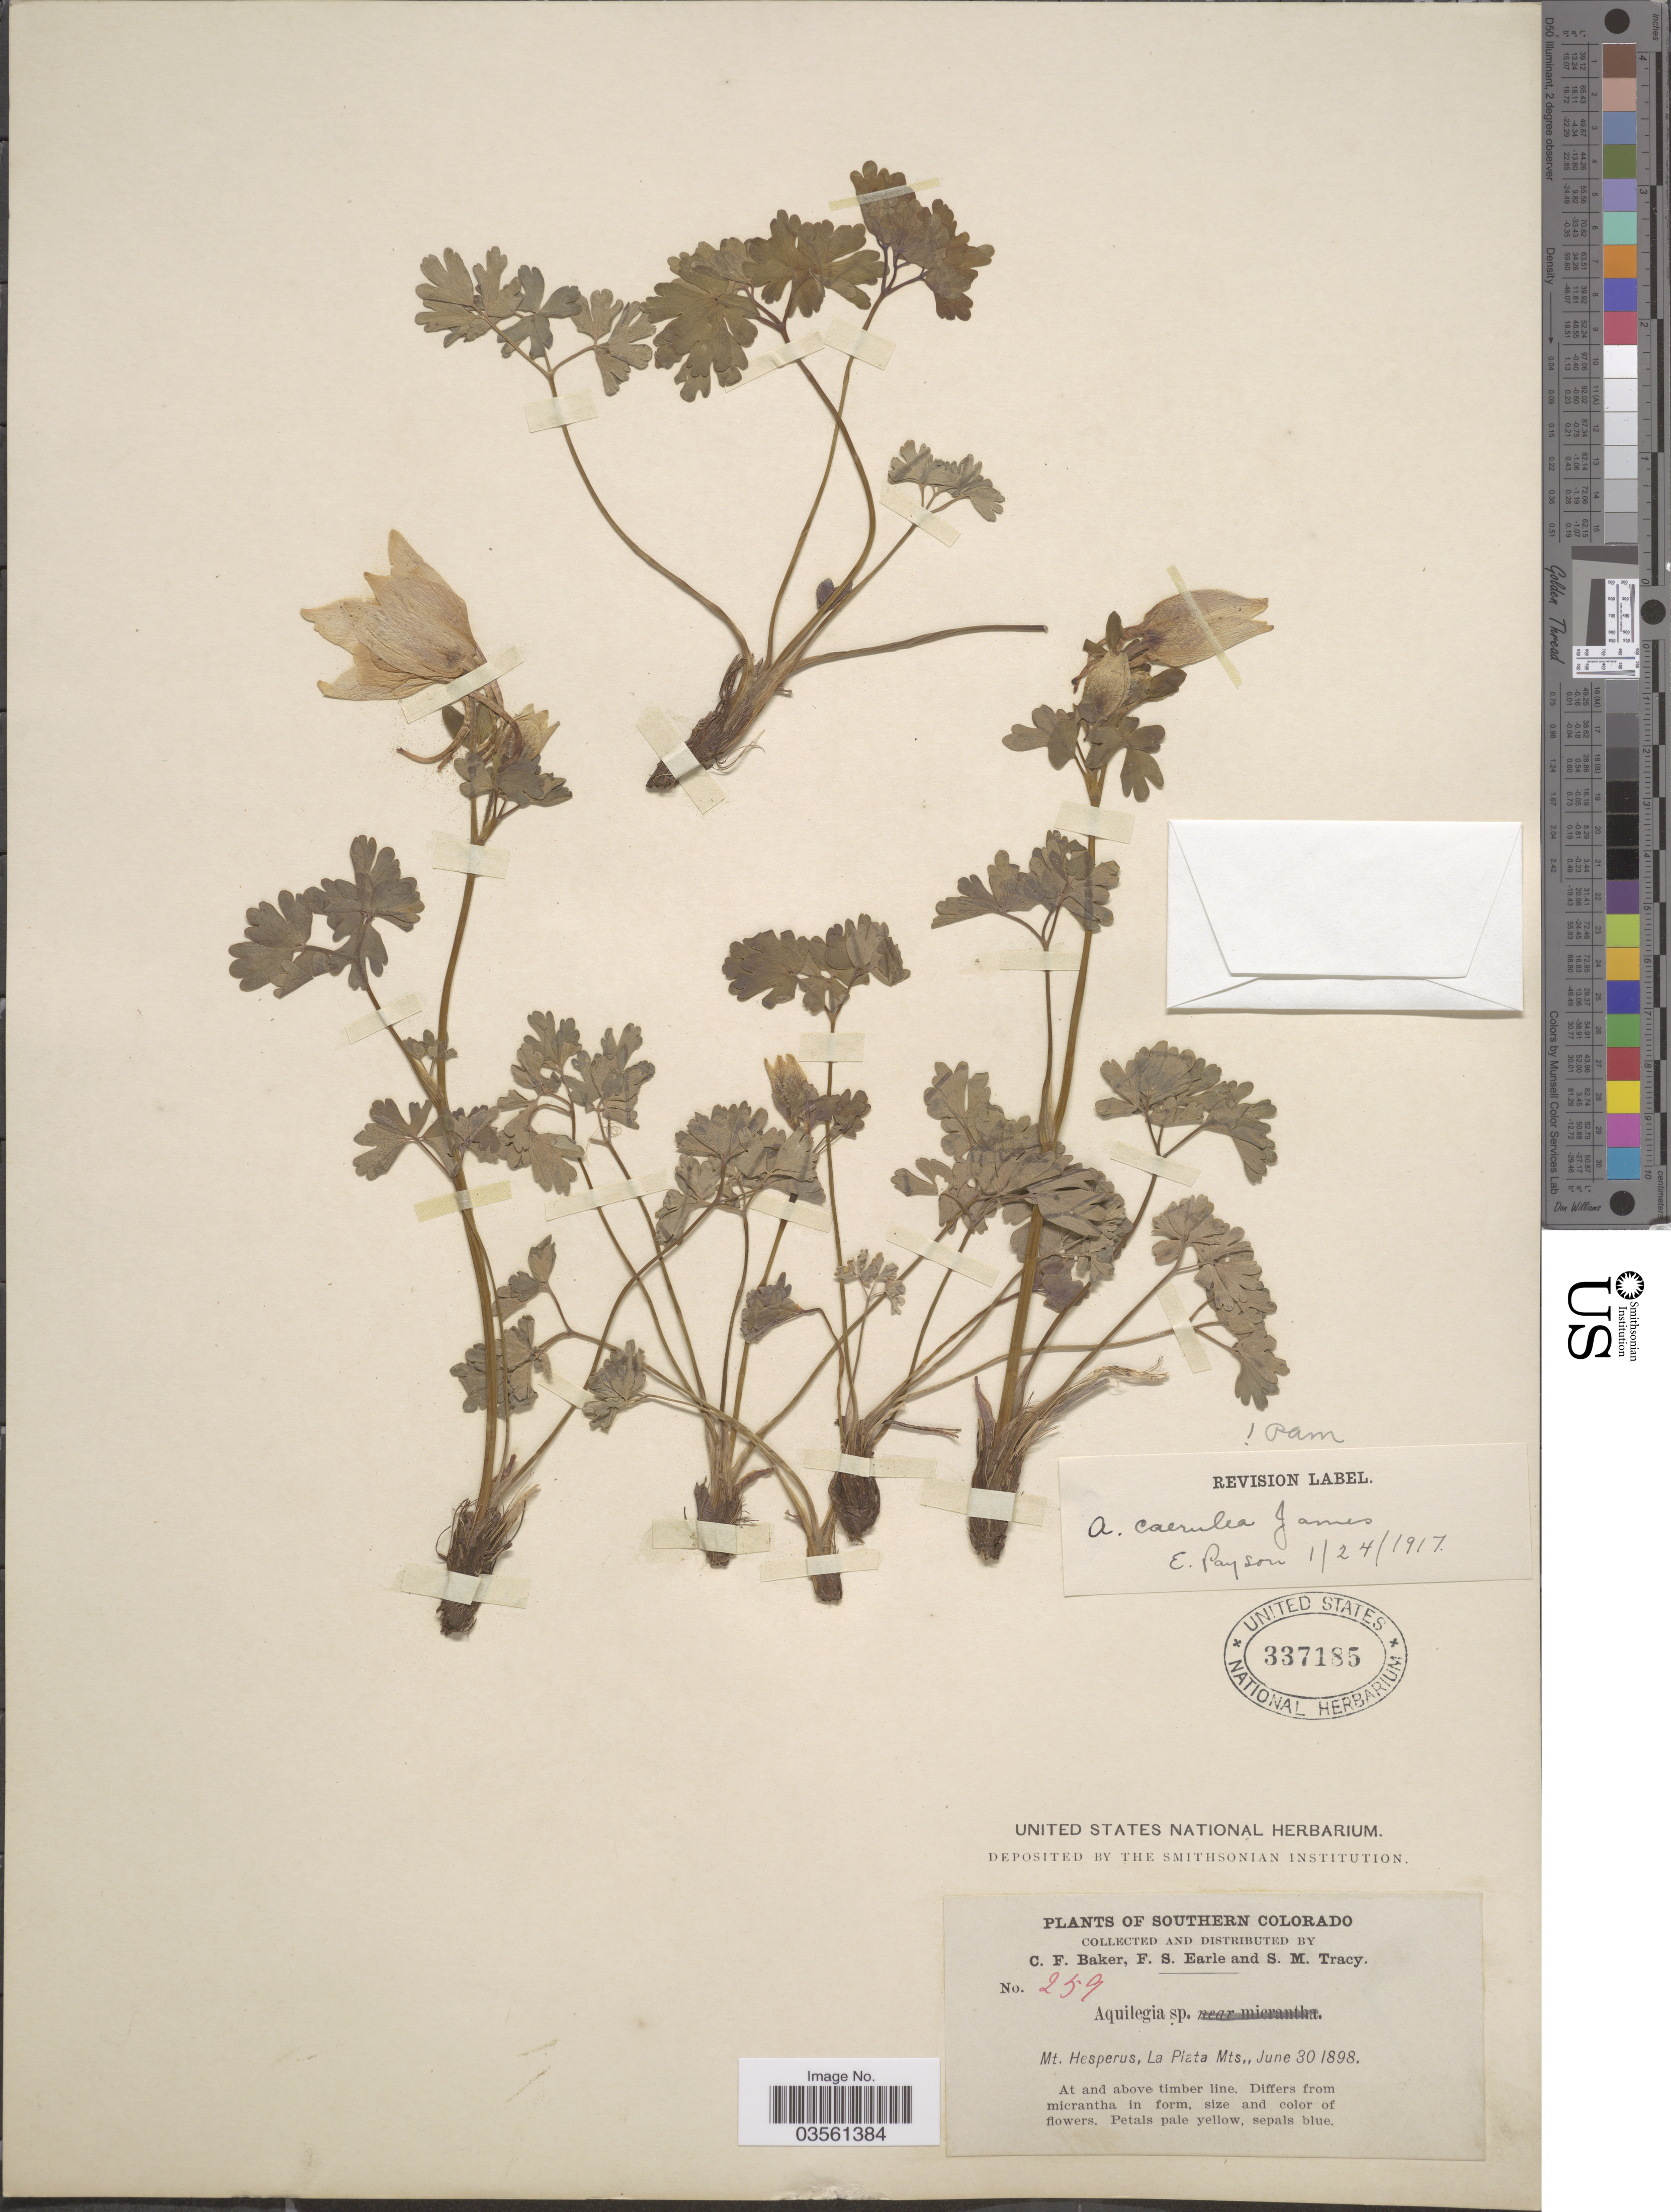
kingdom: Plantae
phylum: Tracheophyta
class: Magnoliopsida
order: Ranunculales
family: Ranunculaceae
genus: Aquilegia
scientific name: Aquilegia coerulea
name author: E. James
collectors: C. F. Baker, F. S. Earle & S. M. Tracy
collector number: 259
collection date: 1898-06-30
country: United States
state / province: Colorado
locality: Southern Colorado. Mt. Hesperus, La Plata Mts. At and above timber line.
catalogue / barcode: US 337185